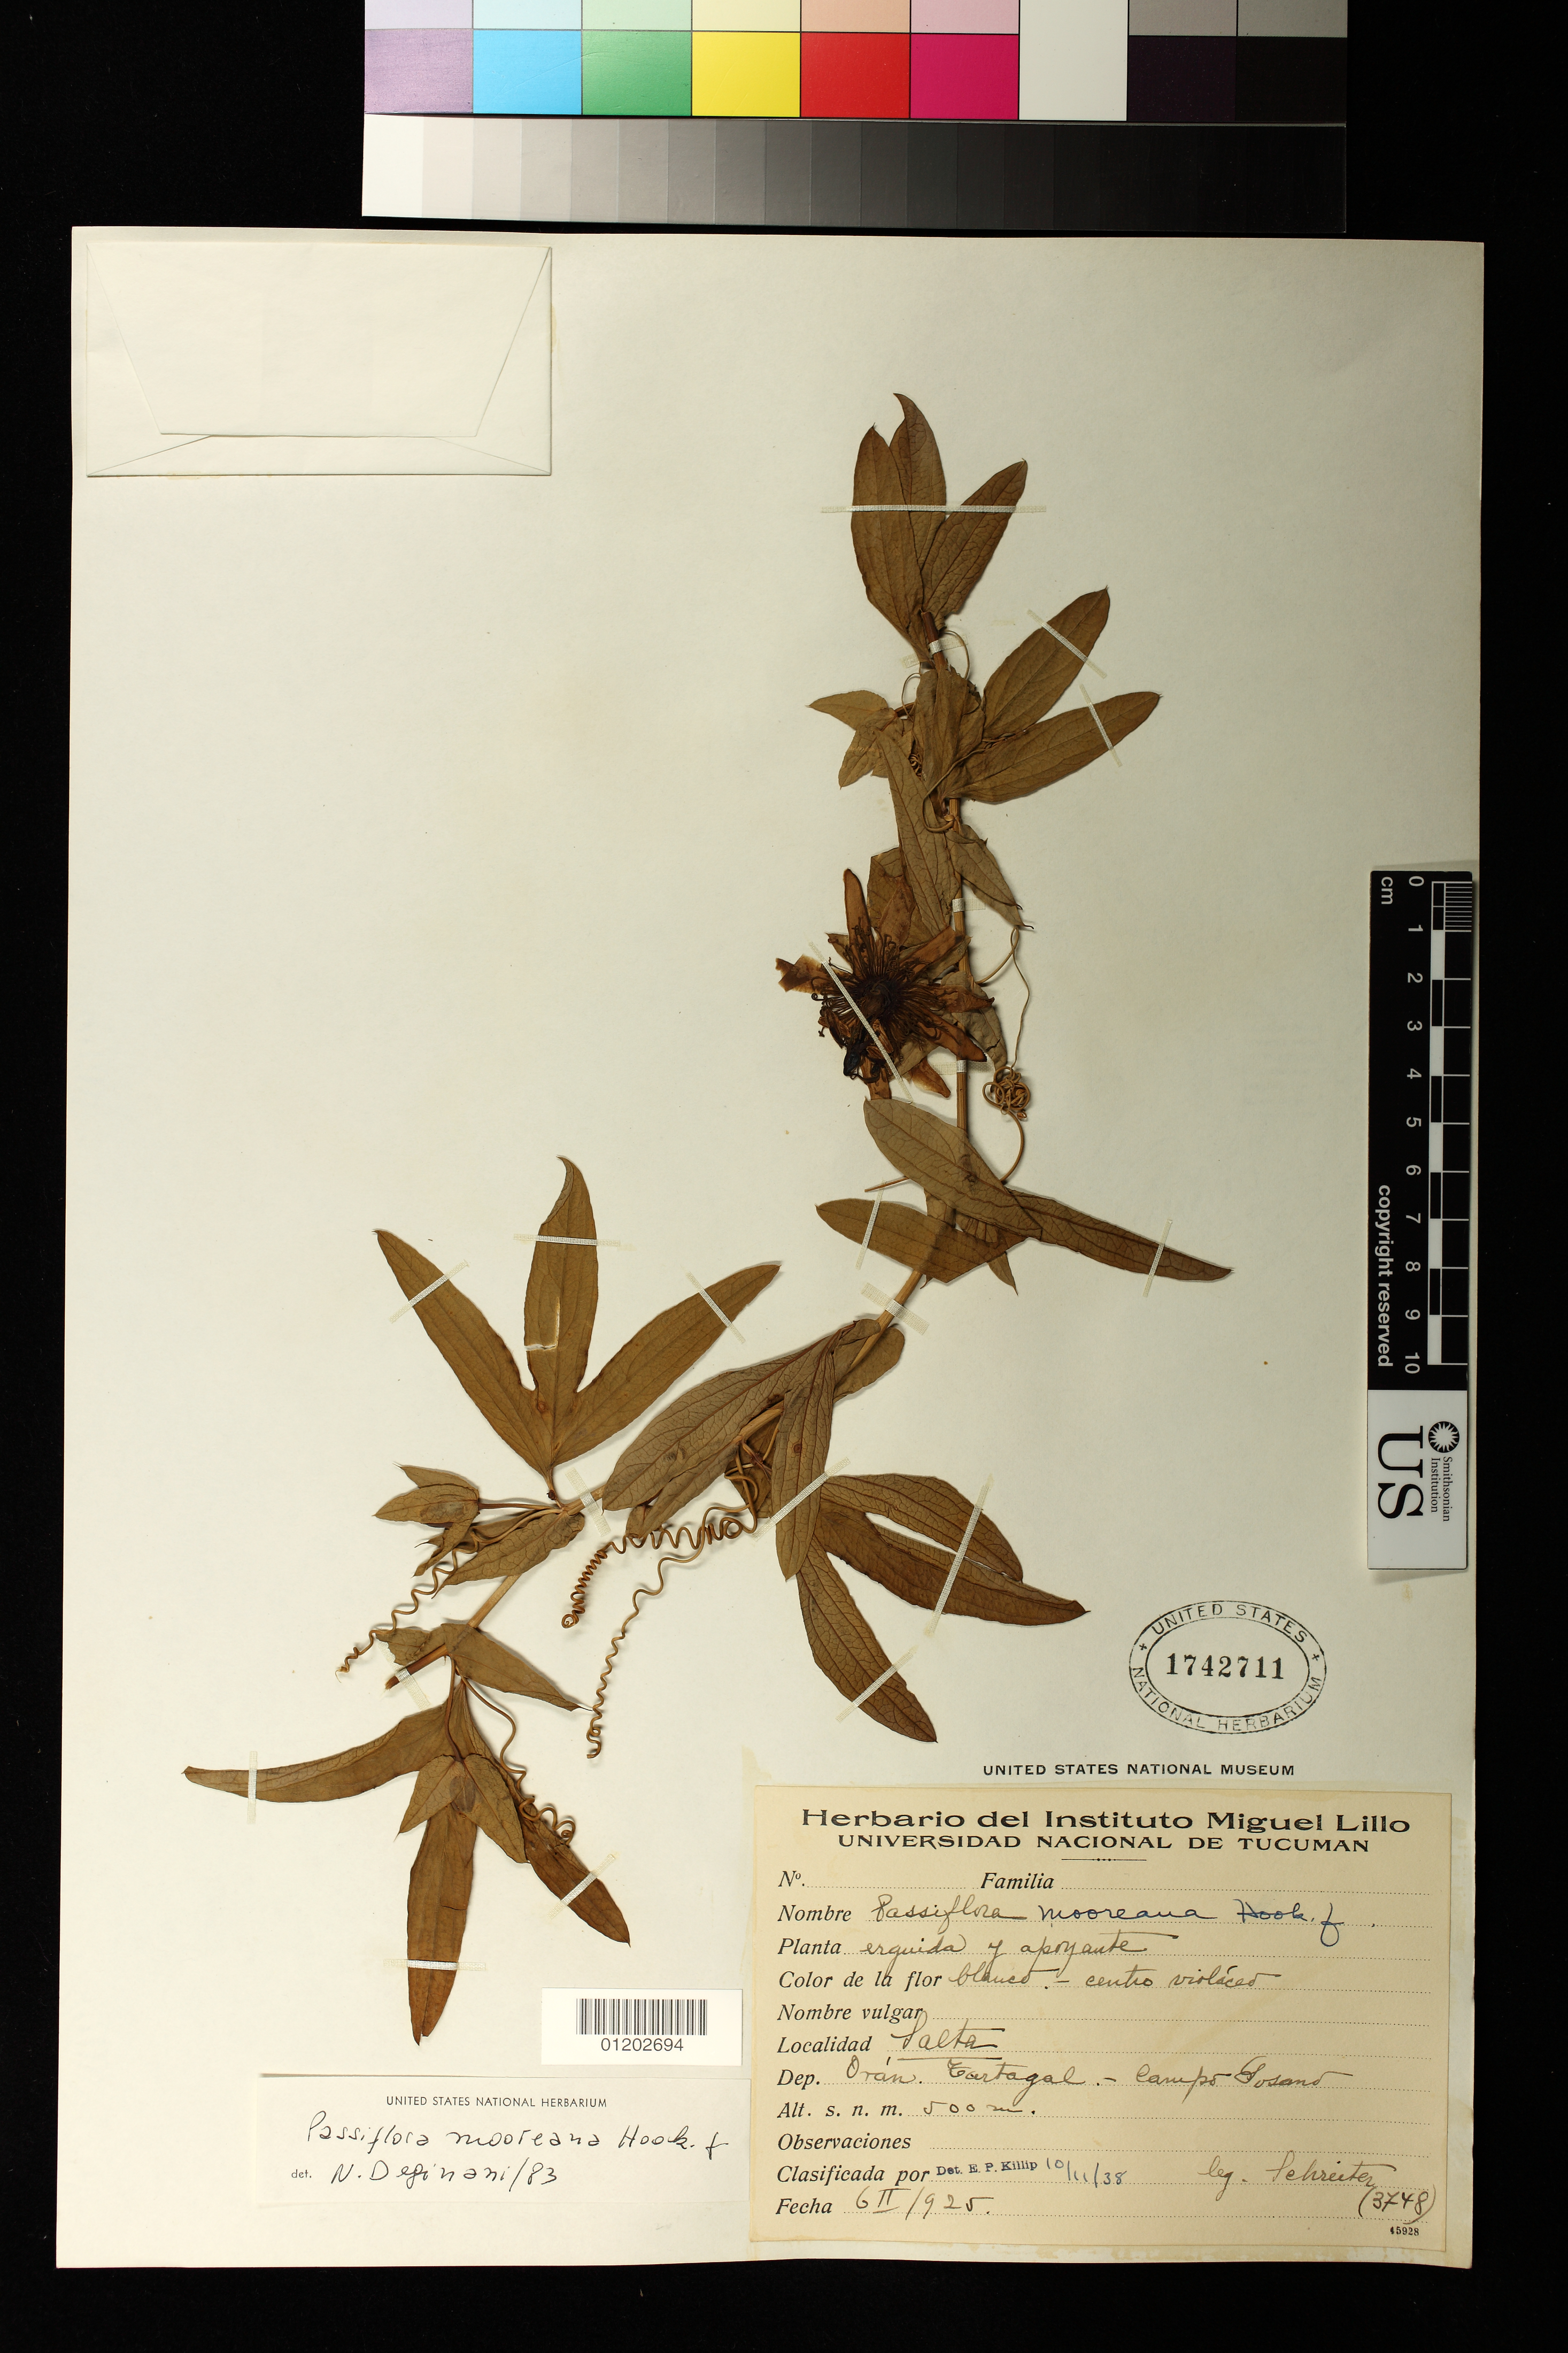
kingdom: Plantae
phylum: Tracheophyta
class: Magnoliopsida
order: Malpighiales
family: Passifloraceae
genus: Passiflora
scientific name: Passiflora mooreana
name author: Hook. f.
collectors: -. Lehreiter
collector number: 3748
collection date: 1925-02-06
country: Argentina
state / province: Salta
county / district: Orán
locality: Tartagal. - Campo [[Gosano or Sosano?]].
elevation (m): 500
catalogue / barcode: US 1742711